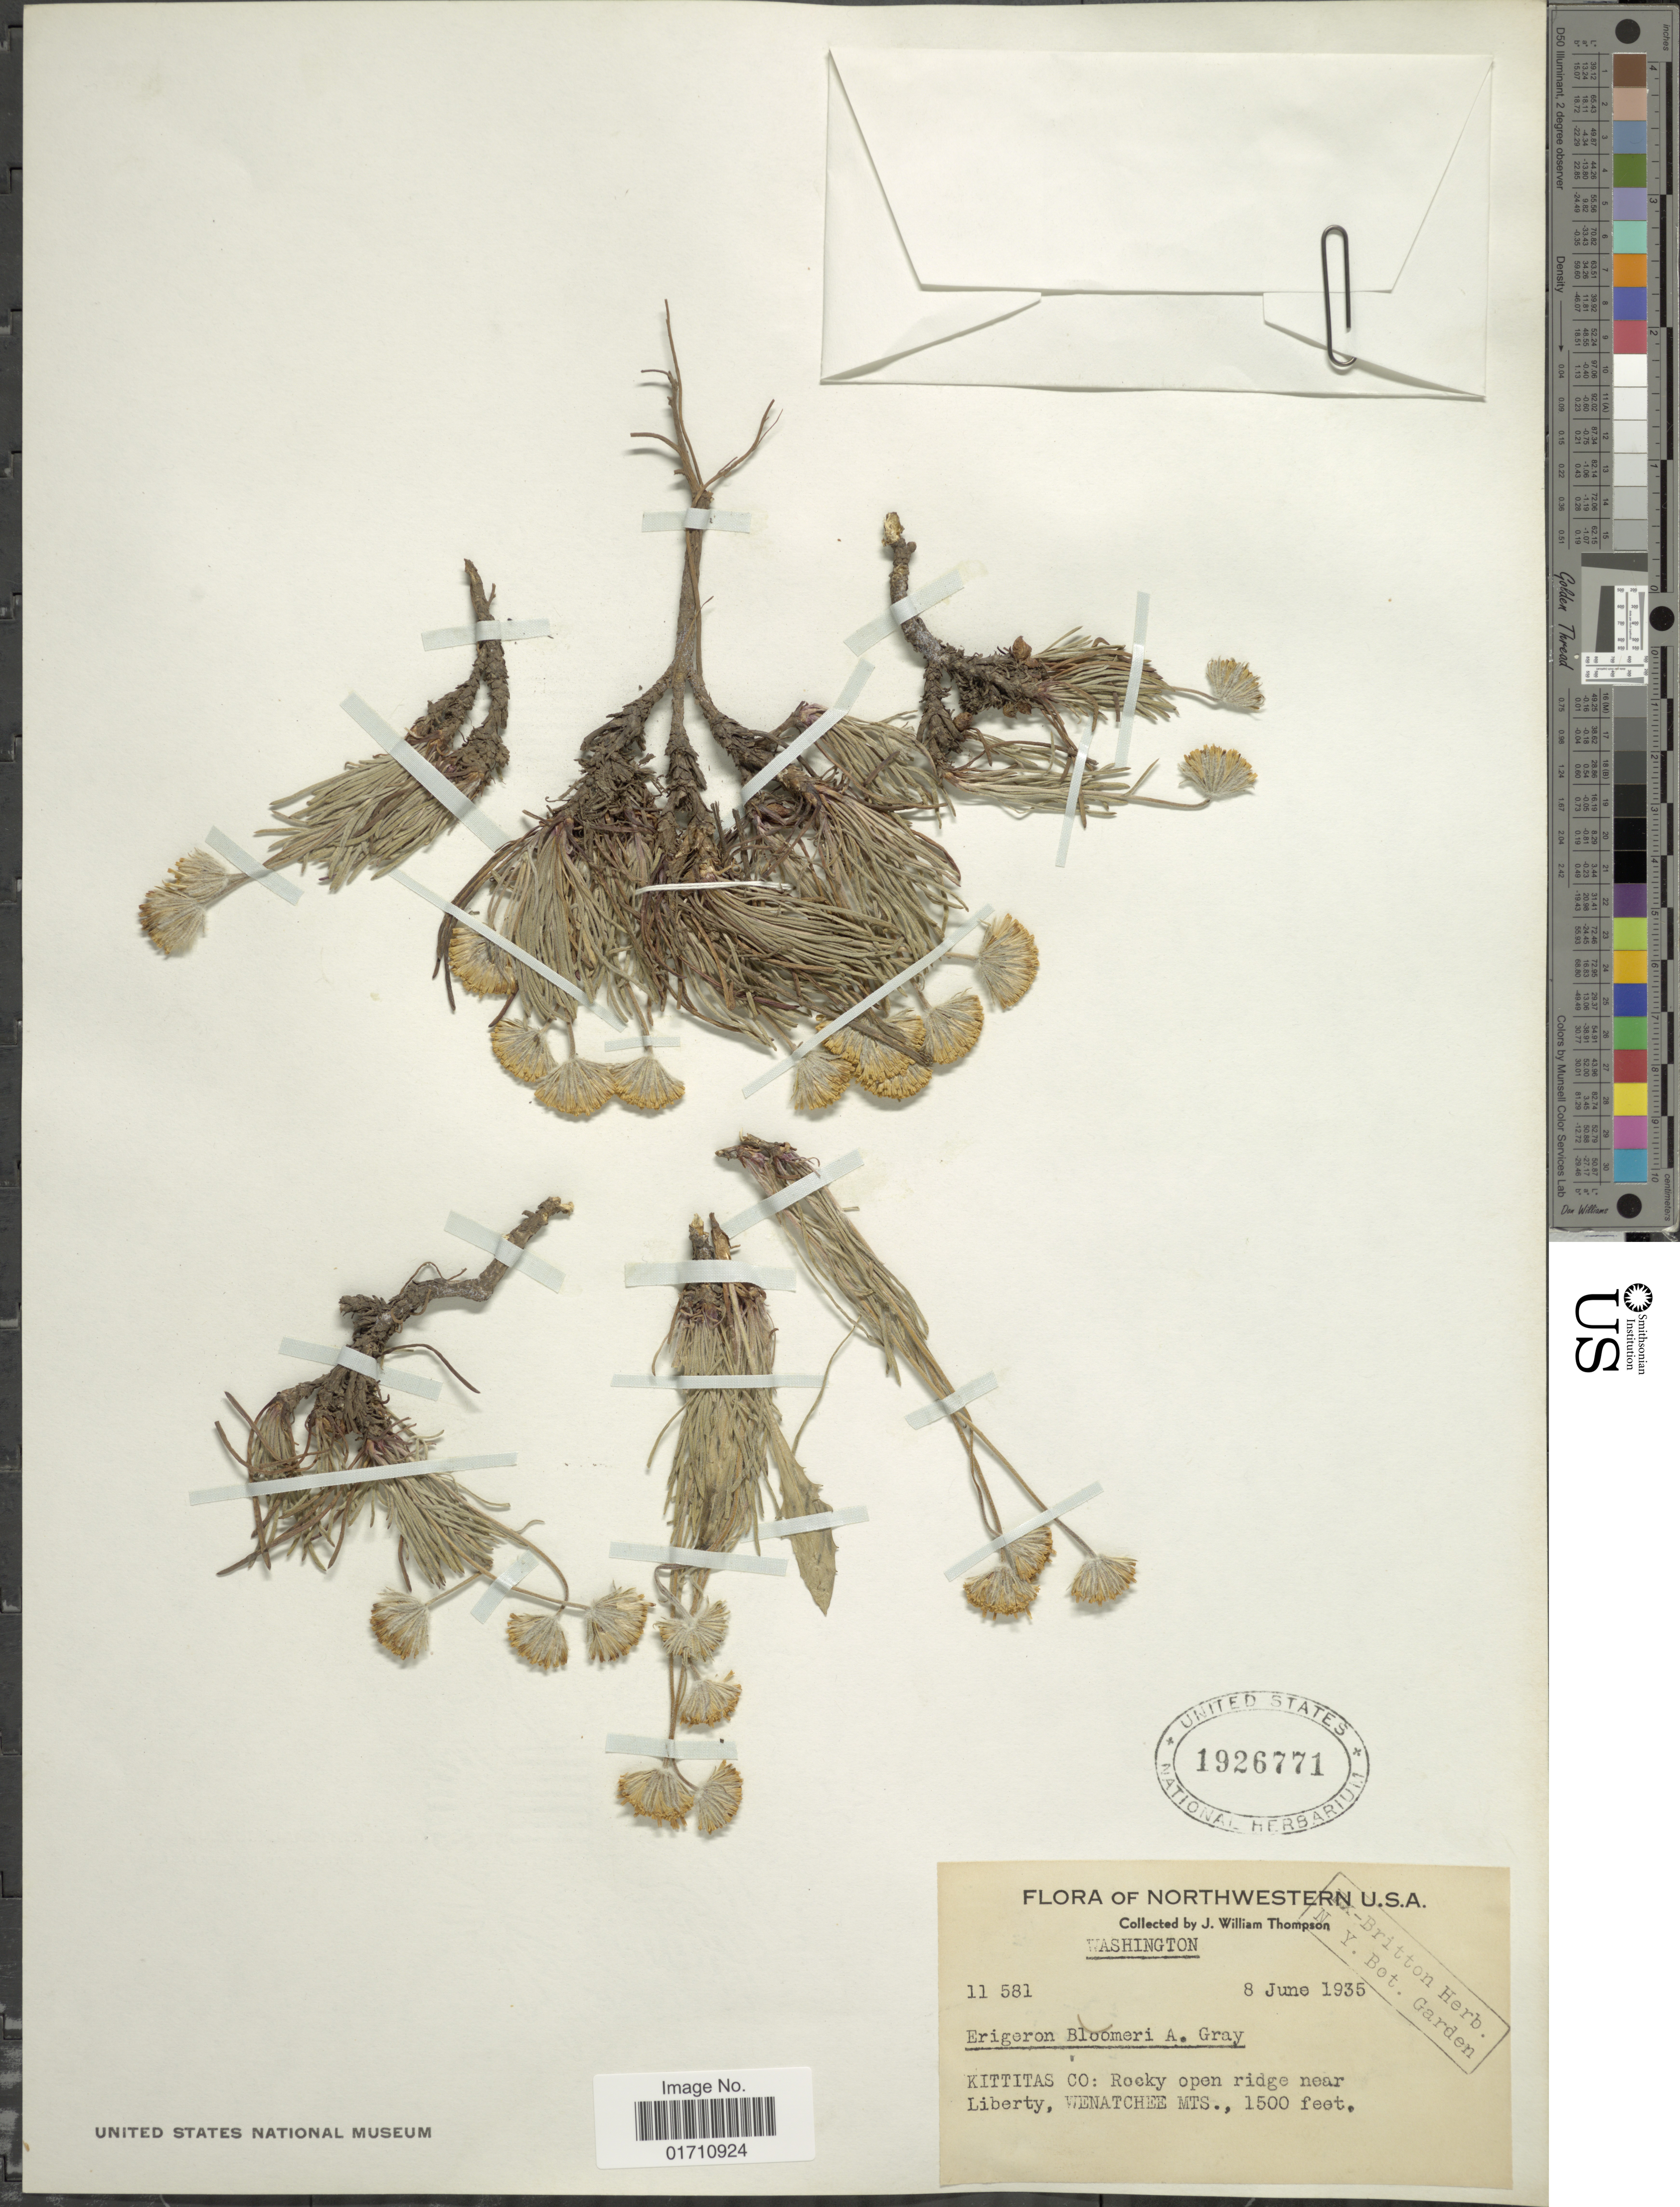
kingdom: Plantae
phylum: Tracheophyta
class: Magnoliopsida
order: Asterales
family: Asteraceae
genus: Erigeron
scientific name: Erigeron bloomeri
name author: A. Gray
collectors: J. W. Thompson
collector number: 11581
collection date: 1935-06-08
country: United States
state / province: Washington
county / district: Kittitas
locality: Northwestern U.S.A., Kittitas Co: Rocky open ridge near Liberty, Wenatchee Mts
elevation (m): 457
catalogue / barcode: US 1926771